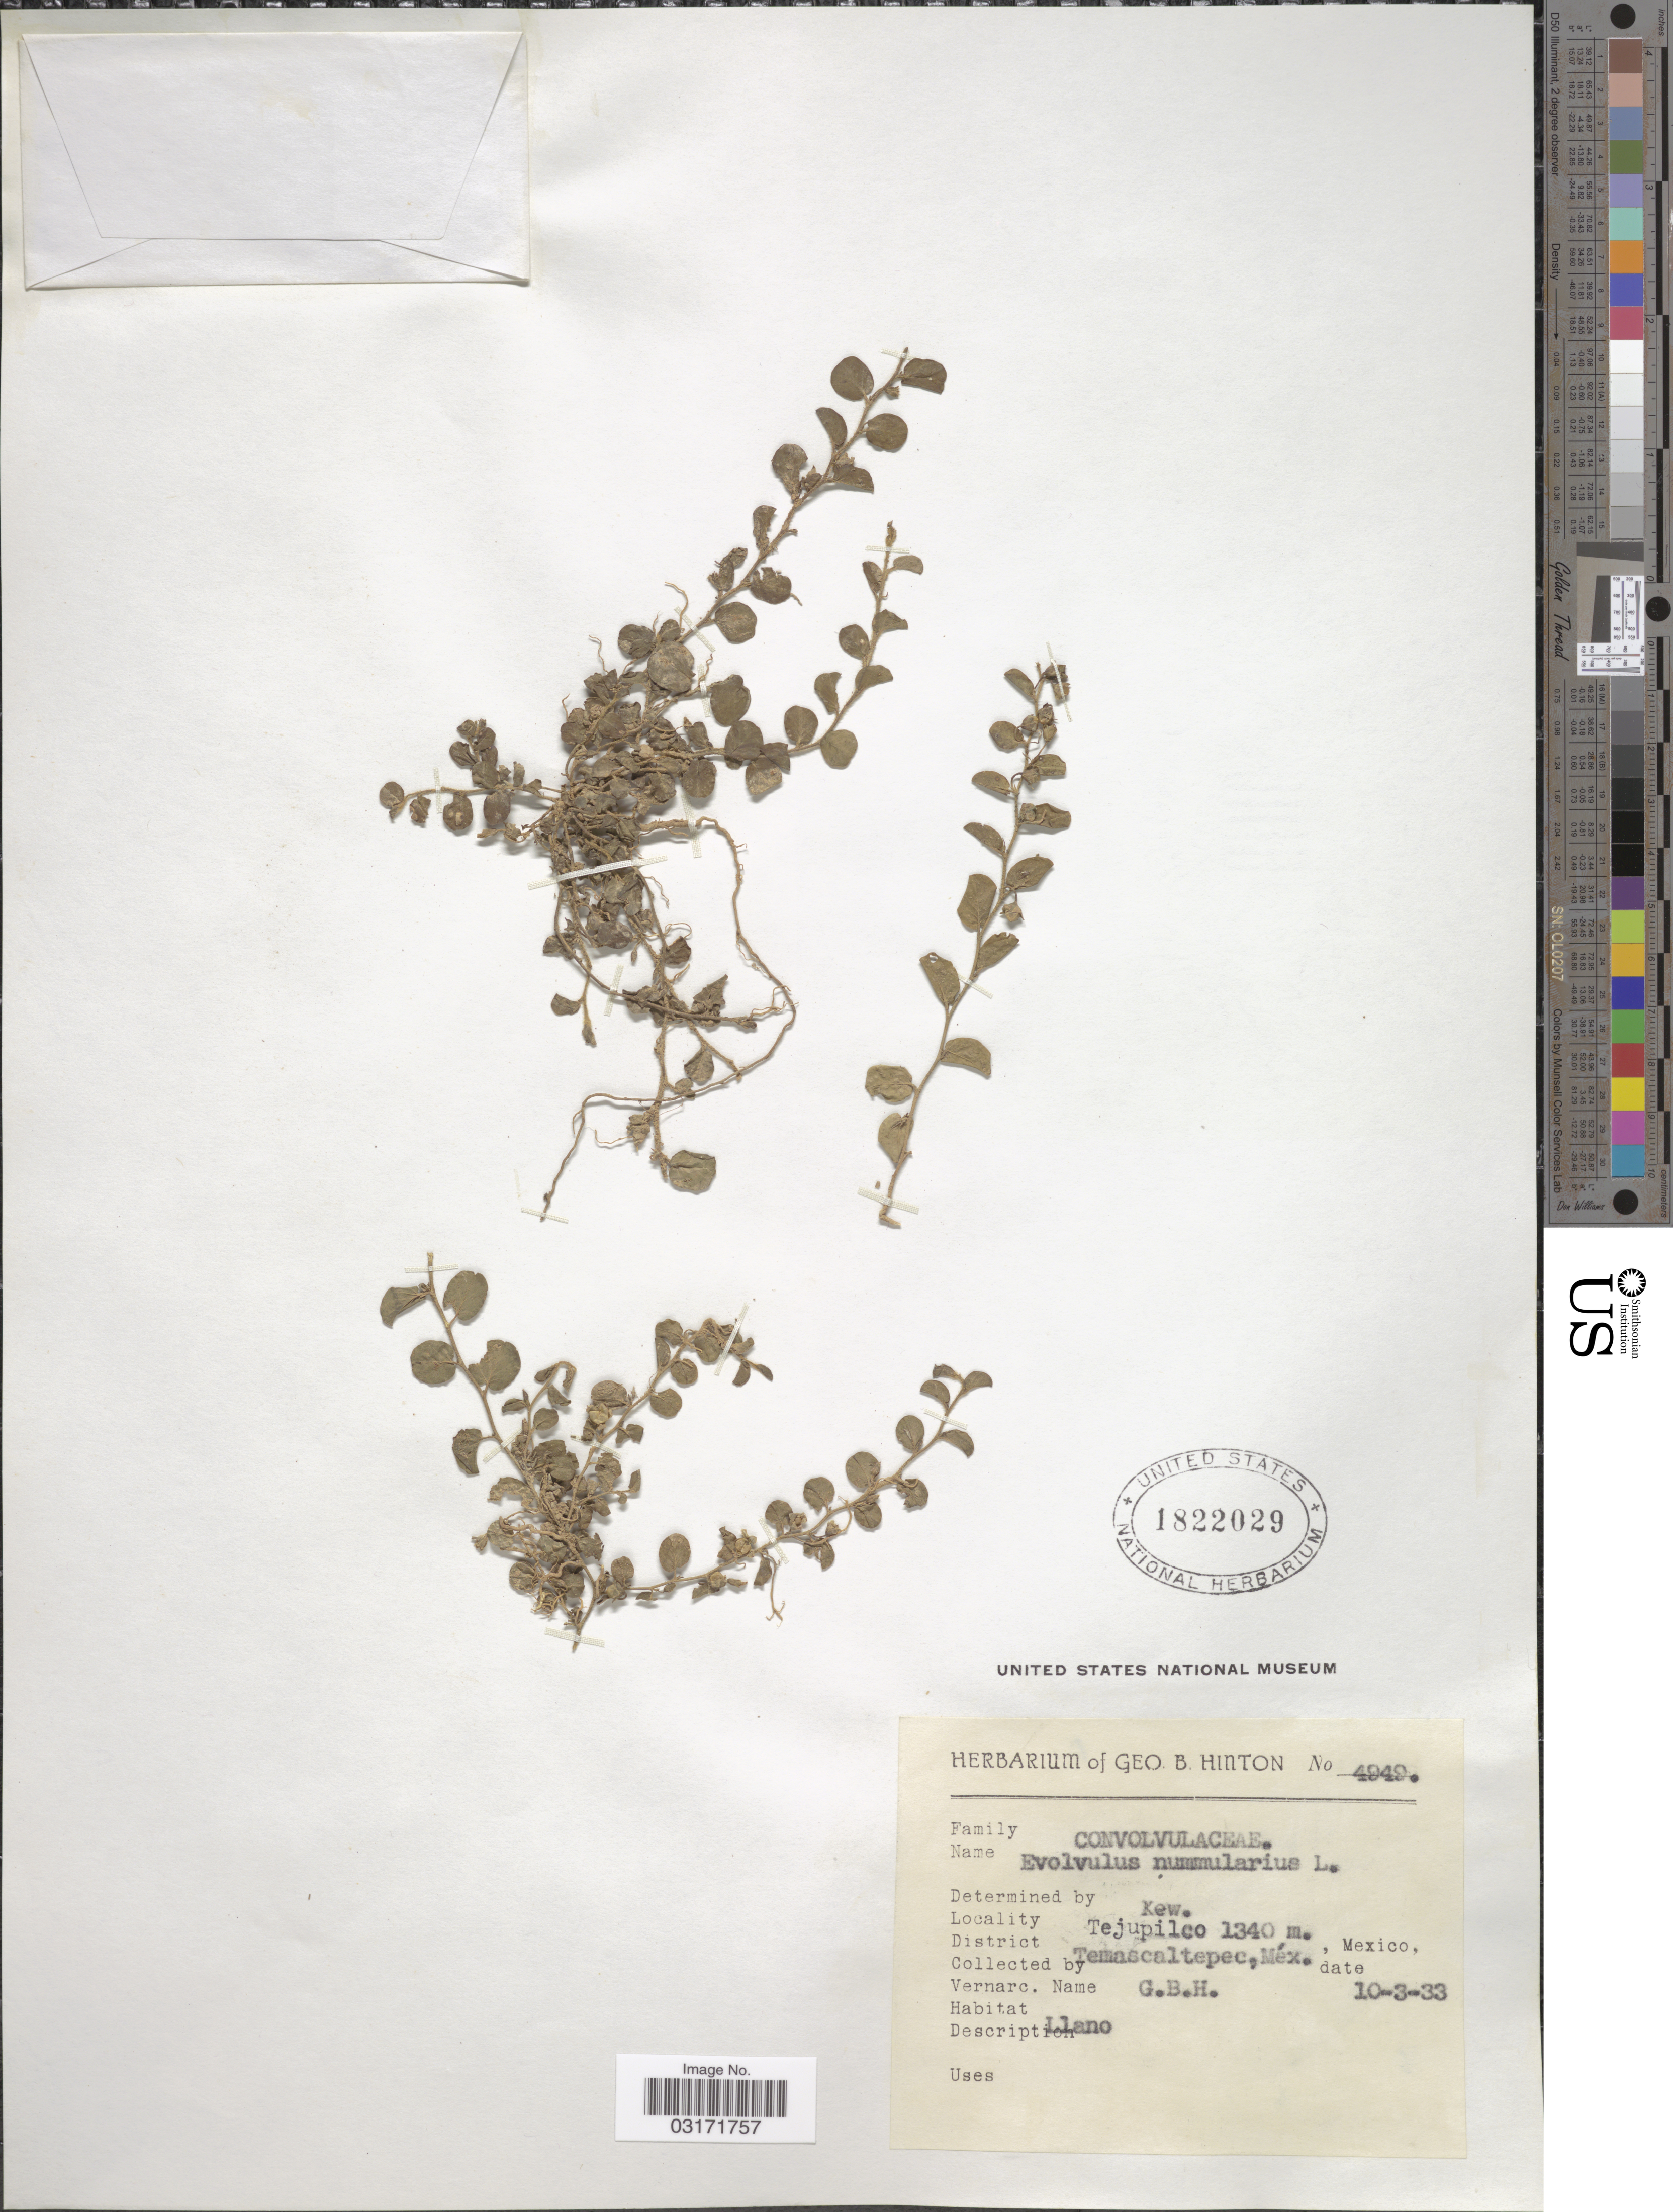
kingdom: Plantae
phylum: Tracheophyta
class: Magnoliopsida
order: Solanales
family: Convolvulaceae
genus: Evolvulus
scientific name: Evolvulus nummularius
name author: (L.) L.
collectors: G. B. Hinton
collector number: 4949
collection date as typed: Transcribed d/m/y: 10/3/33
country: Mexico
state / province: México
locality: Tejupilco, District Temascaltepec.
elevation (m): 1340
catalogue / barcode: US 1822029